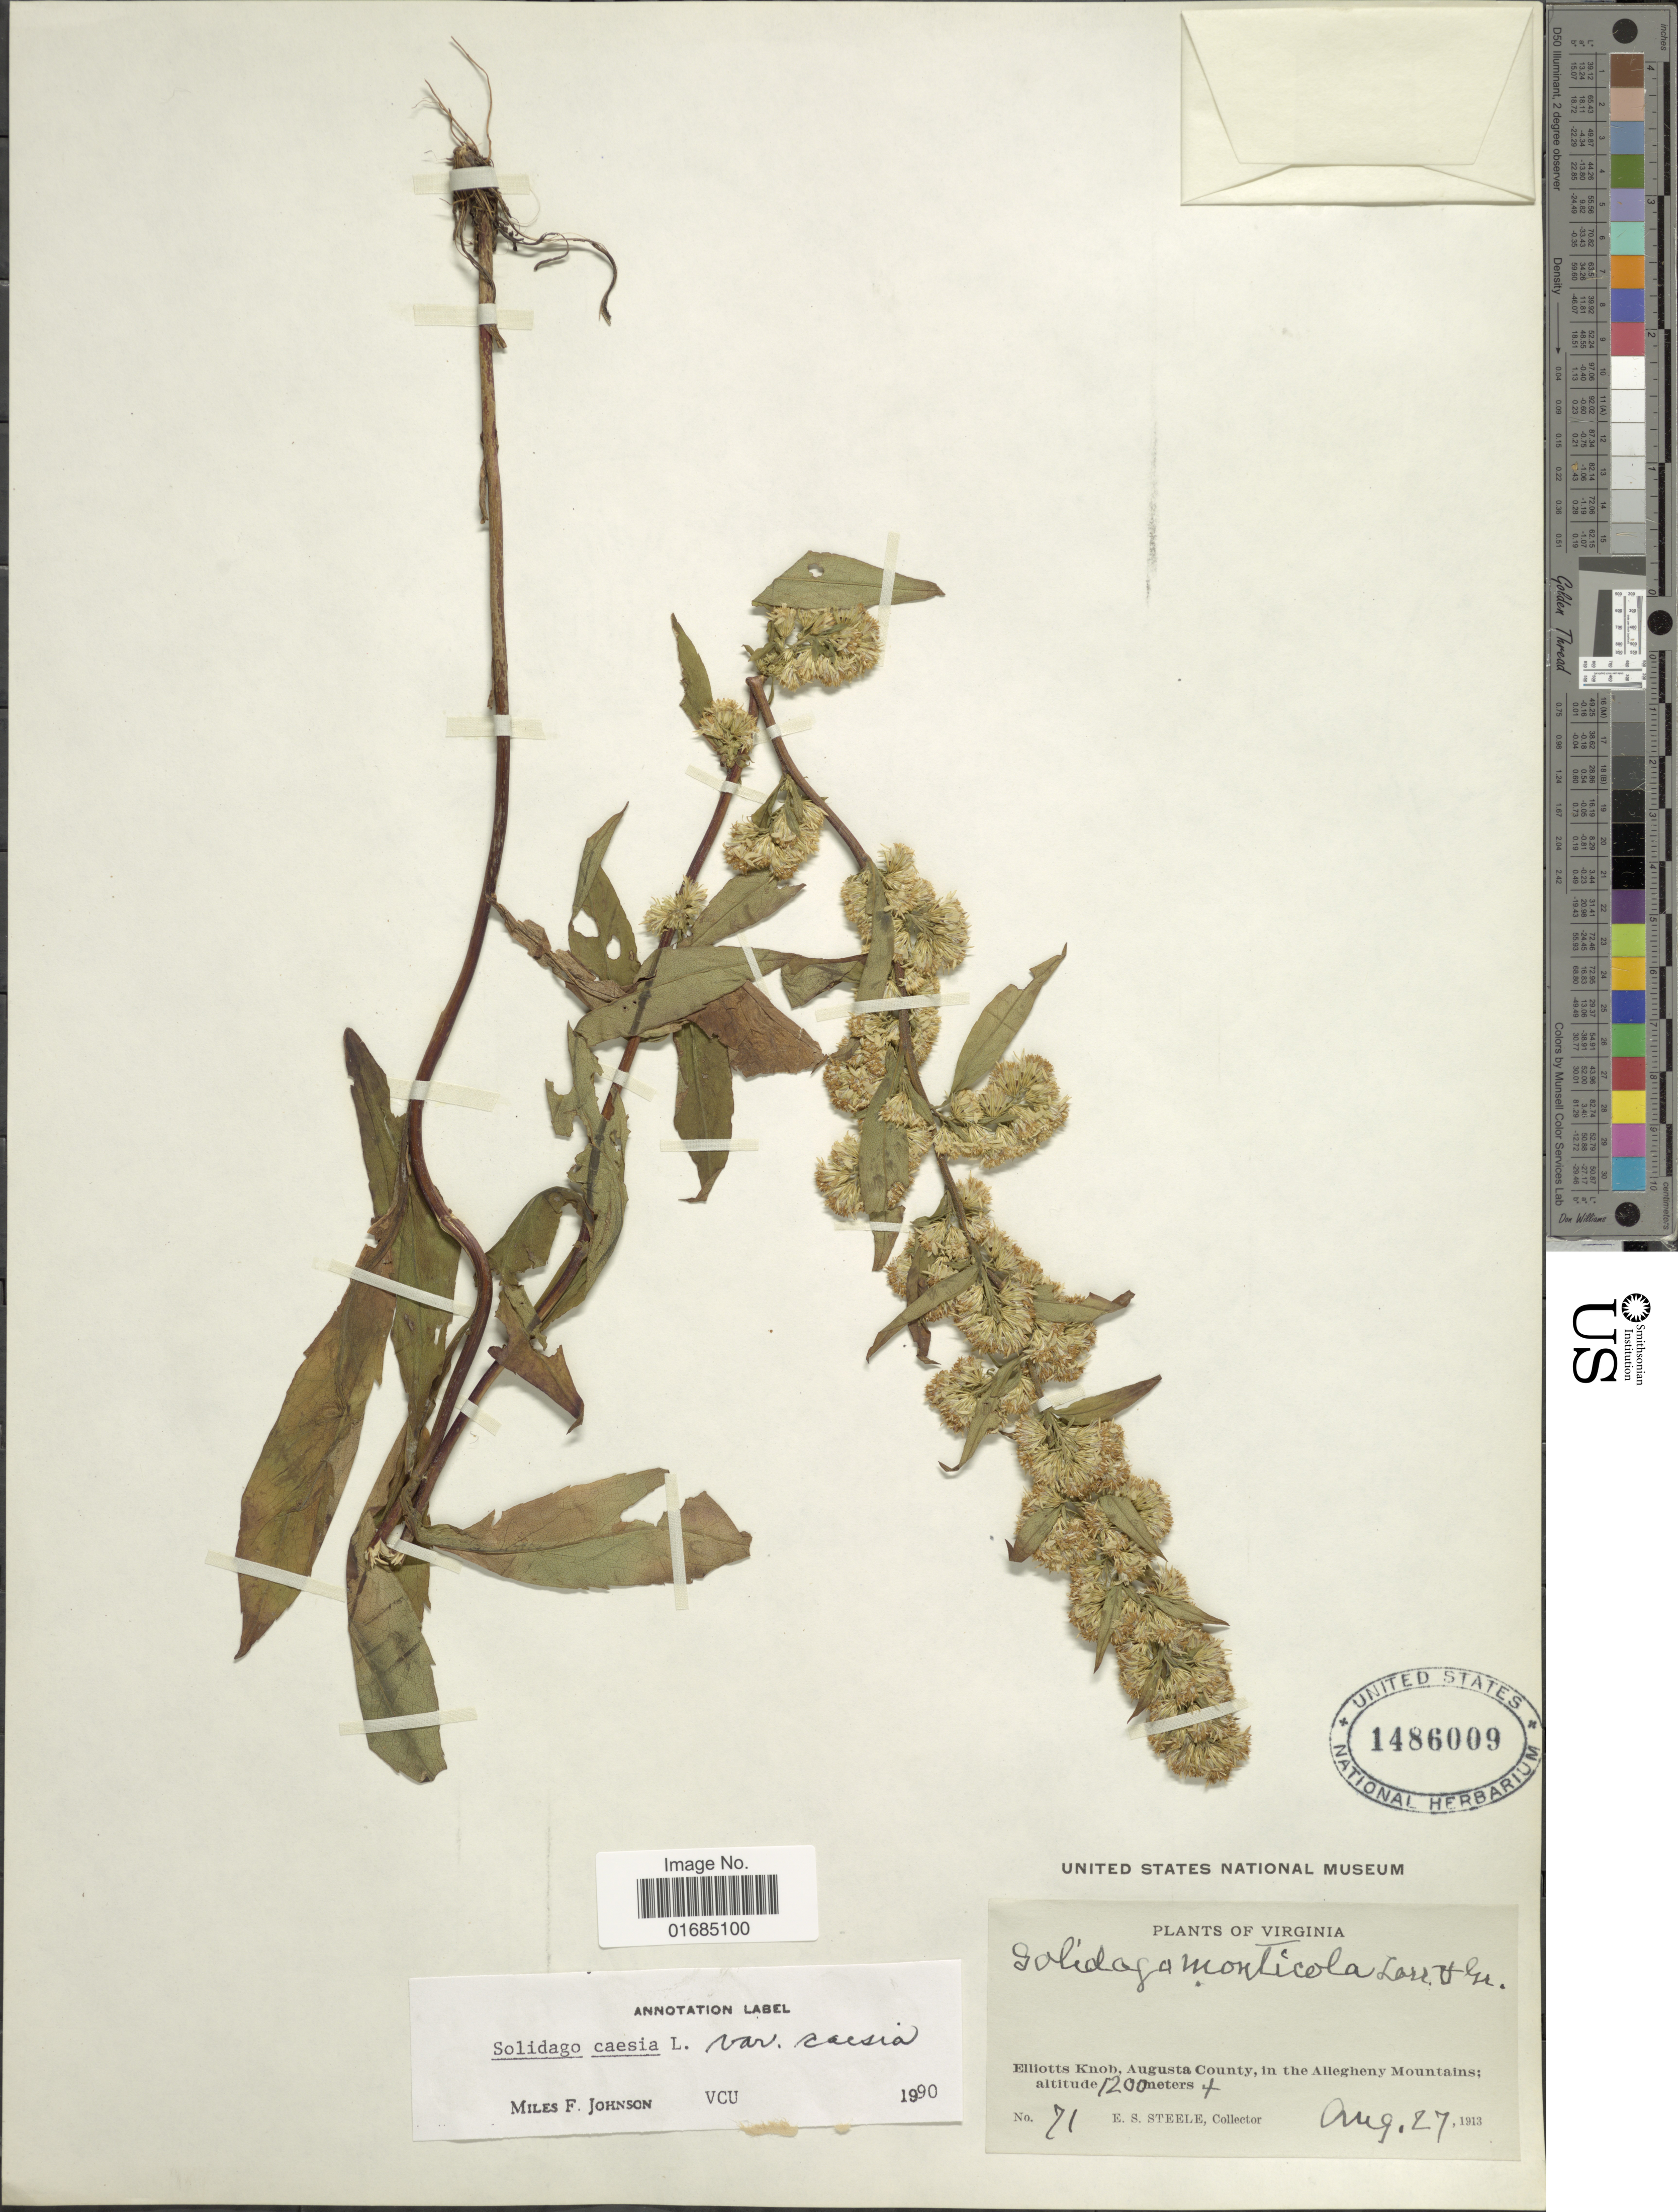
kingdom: Plantae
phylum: Tracheophyta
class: Magnoliopsida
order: Asterales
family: Asteraceae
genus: Solidago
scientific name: Solidago caesia var. caesia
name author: L.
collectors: E. Steele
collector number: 71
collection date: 1913-08-27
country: United States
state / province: Virginia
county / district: Augusta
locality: Elliots Knob, Augusta County, in the Allegheny Mountains.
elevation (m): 1200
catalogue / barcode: US 1486009